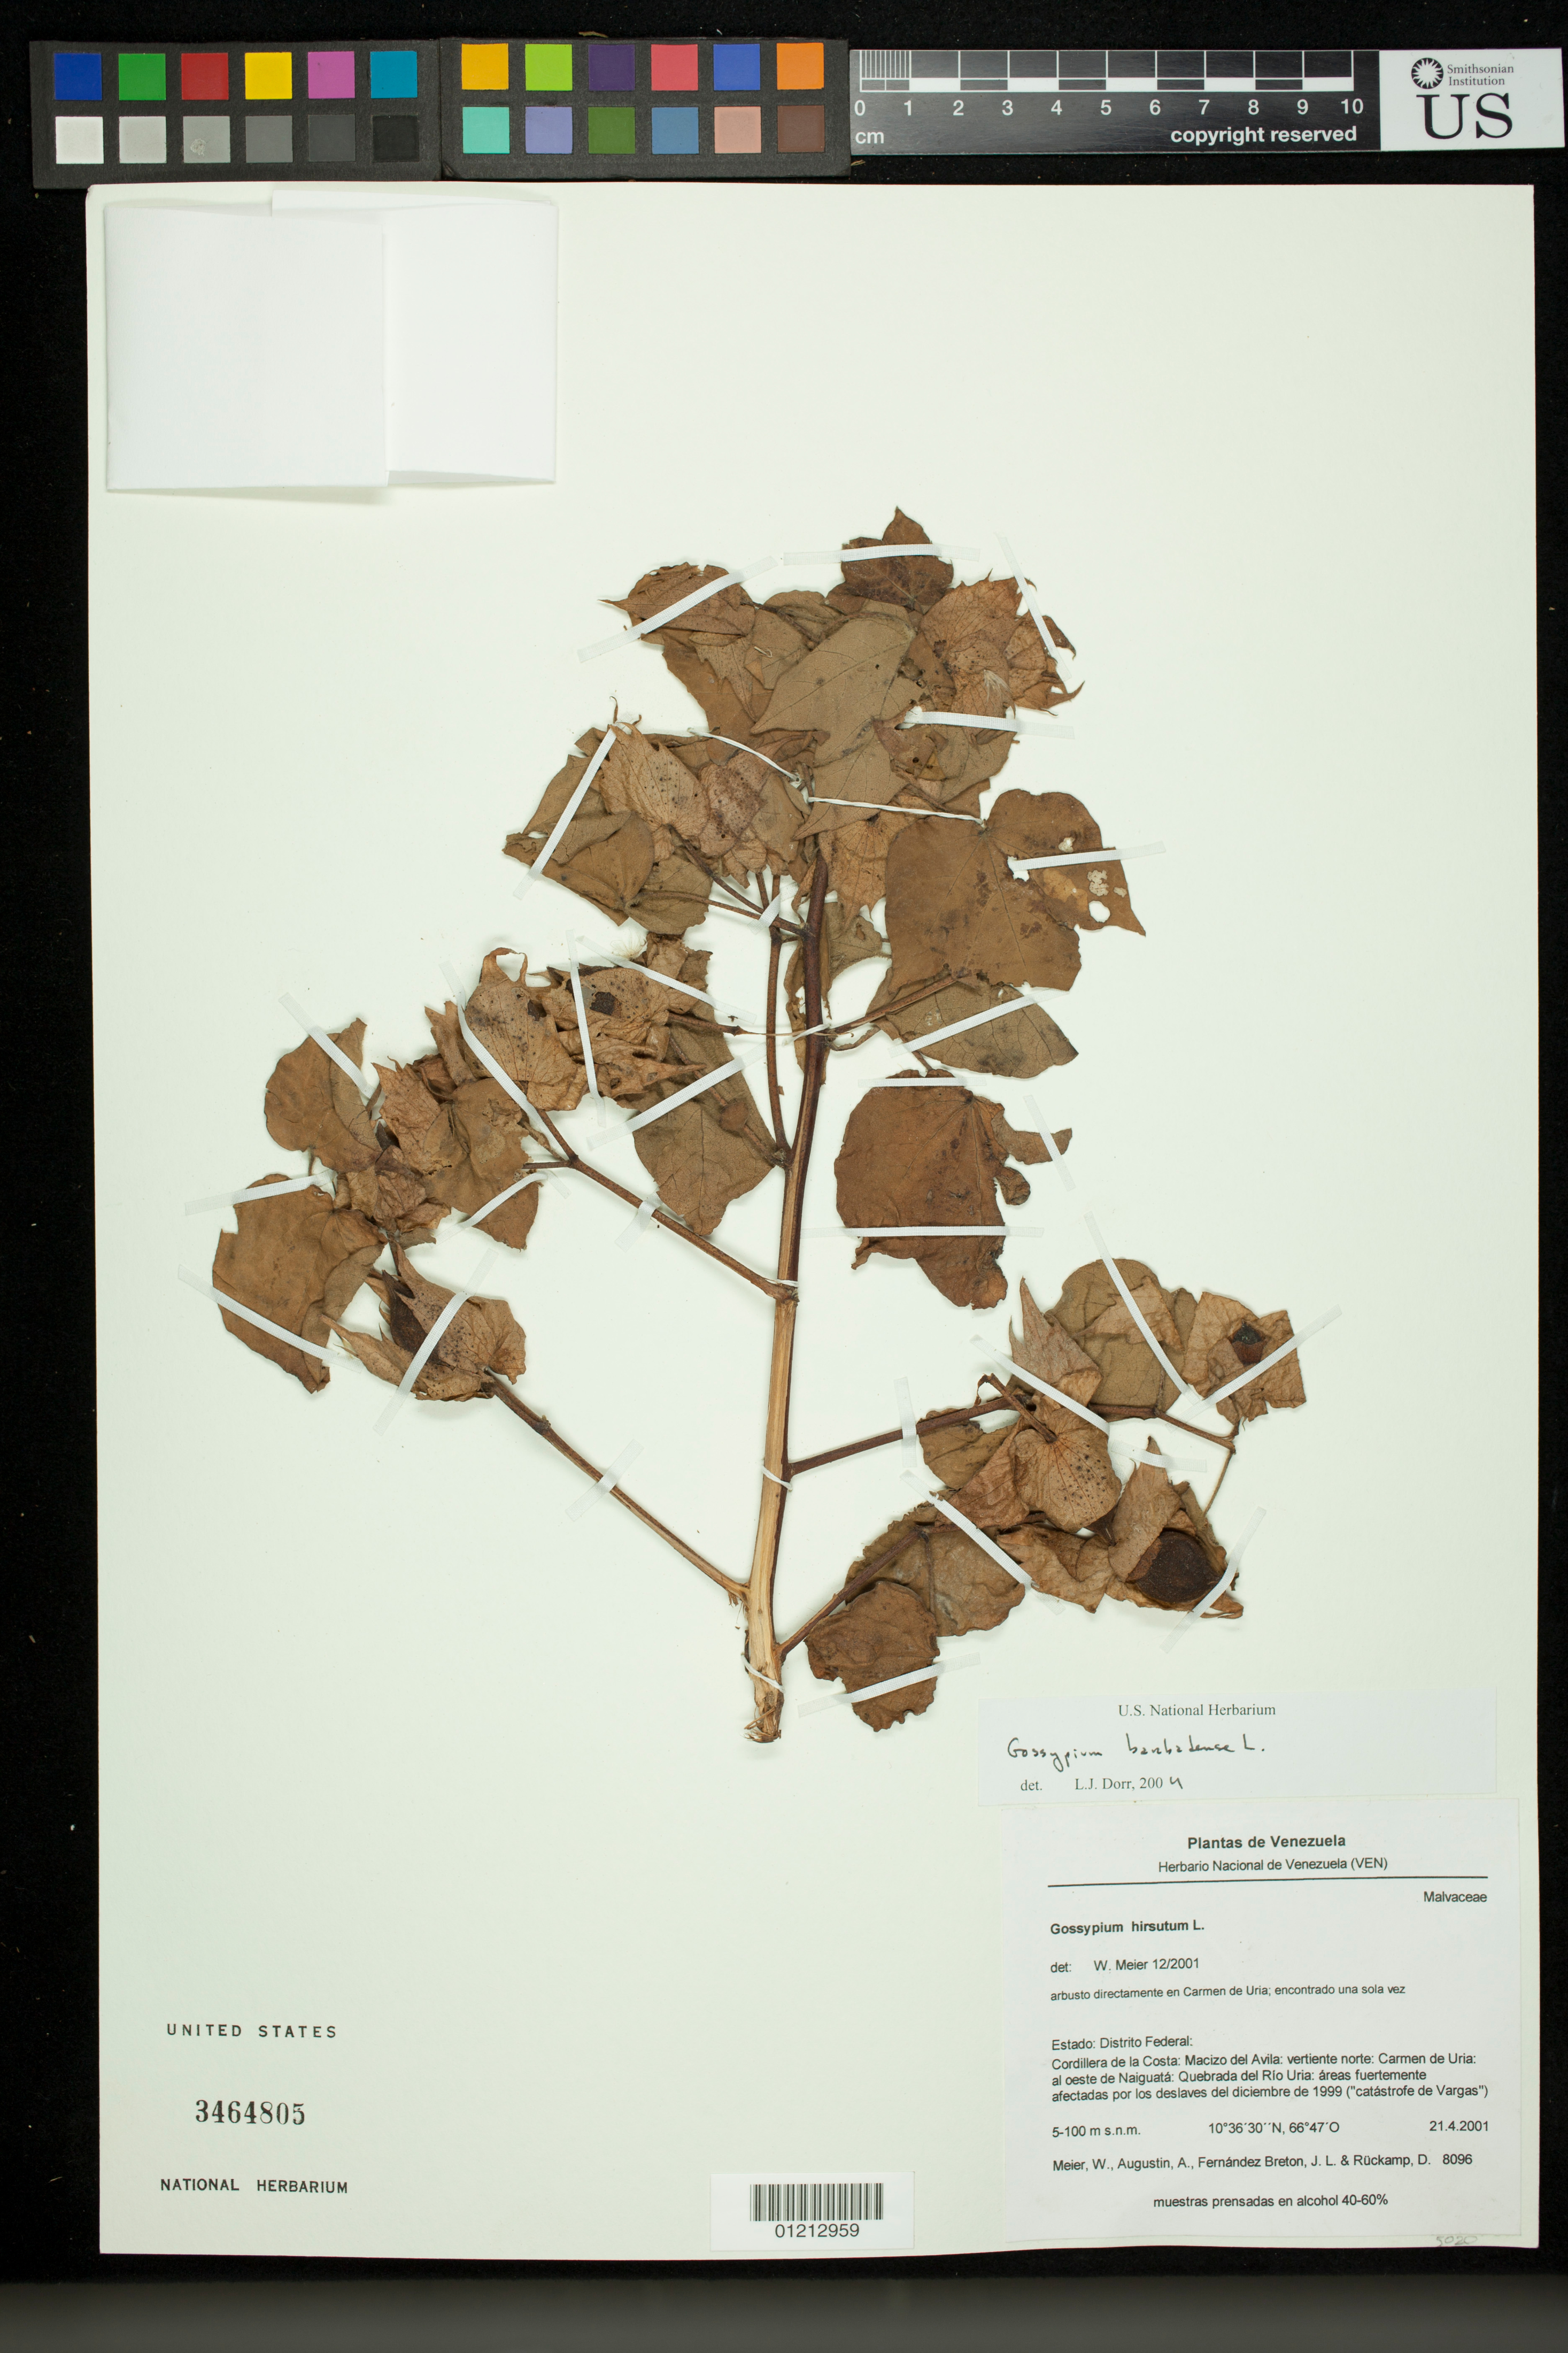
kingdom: Plantae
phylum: Tracheophyta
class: Magnoliopsida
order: Malvales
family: Malvaceae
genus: Gossypium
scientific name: Gossypium barbadense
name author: L.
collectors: W. Meier, A. Augustin, J. L. Hernandez-Breton & D. Ruckamp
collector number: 8096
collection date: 2001-04-21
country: Venezuela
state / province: Distrito Federal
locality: Cordillera de la Costa: Macizo del Avila: vertiente norte: Carmen de Uria: al oeste de Naiguata: Quebrada del Rio Uria: areas fuertemente afectadas por los deslaves del diciembre de 1999 ( catastrofe de Vargas )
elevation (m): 5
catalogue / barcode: US 3464805